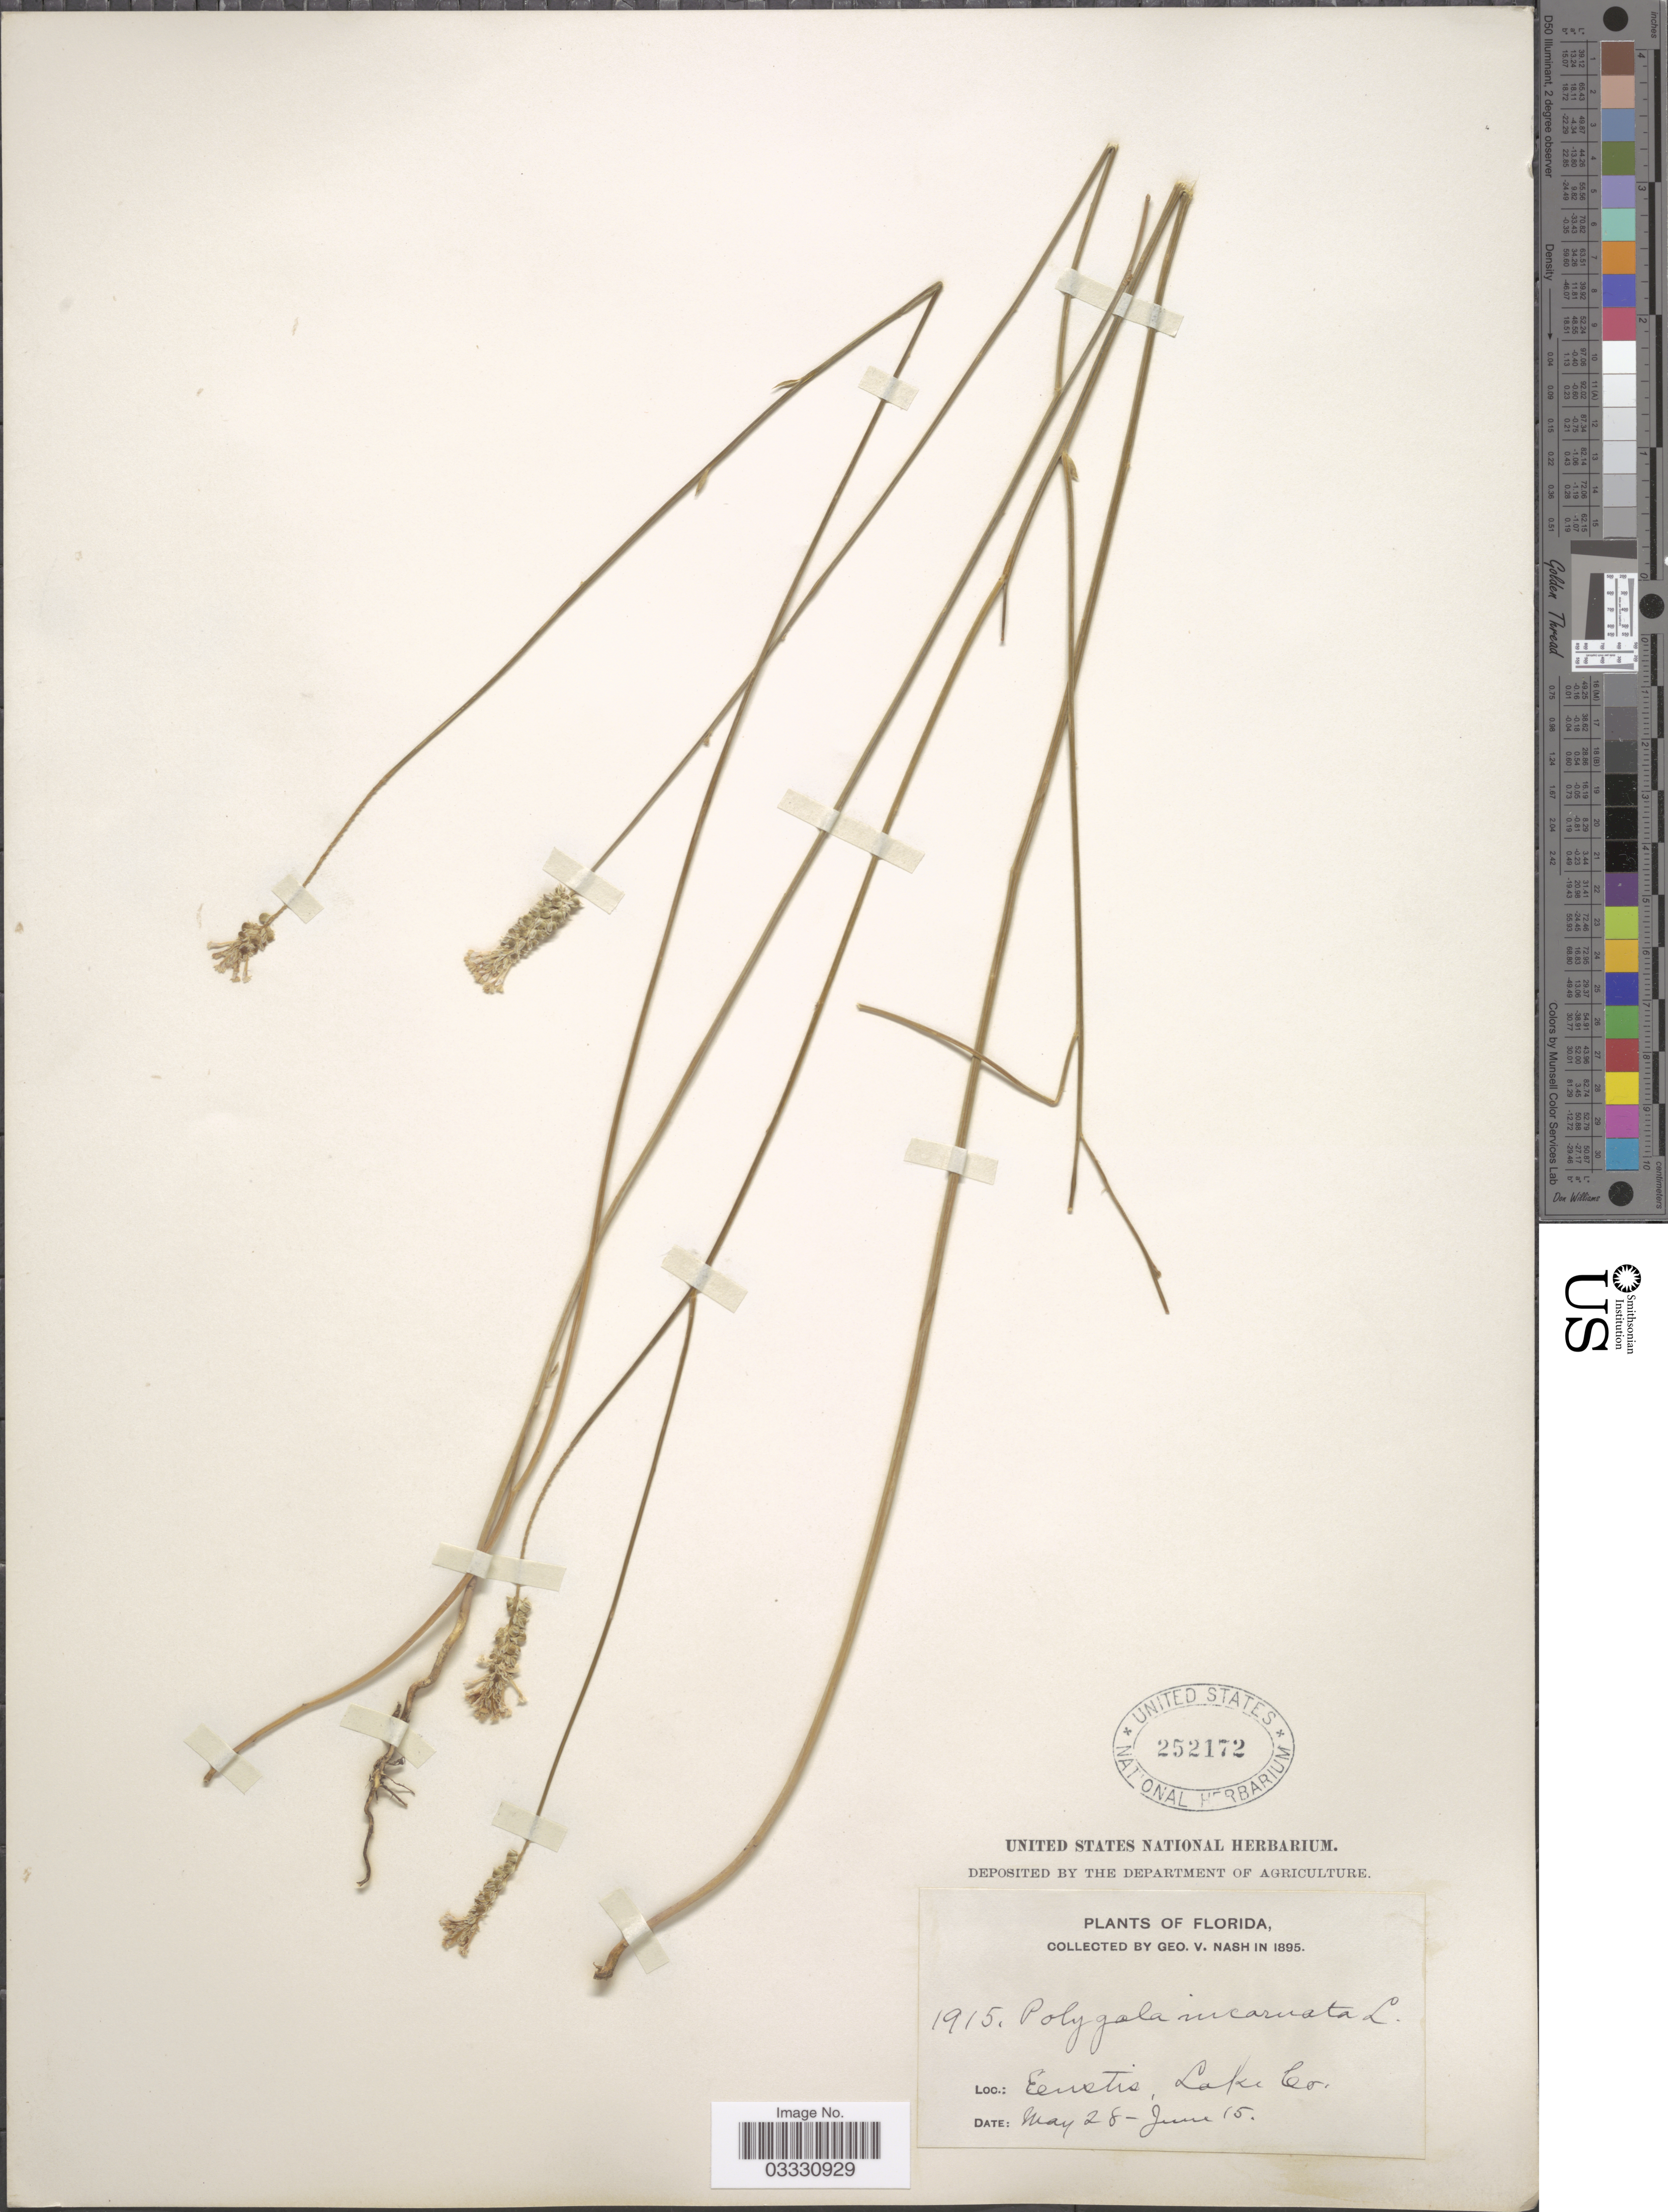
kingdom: Plantae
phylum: Tracheophyta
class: Magnoliopsida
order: Fabales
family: Polygalaceae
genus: Polygala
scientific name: Polygala incarnata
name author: L.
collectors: G. V. Nash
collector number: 1915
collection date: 1895-05-28/1895-06-15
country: United States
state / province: Florida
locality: Eustis, Lake Co.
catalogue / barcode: US 252172